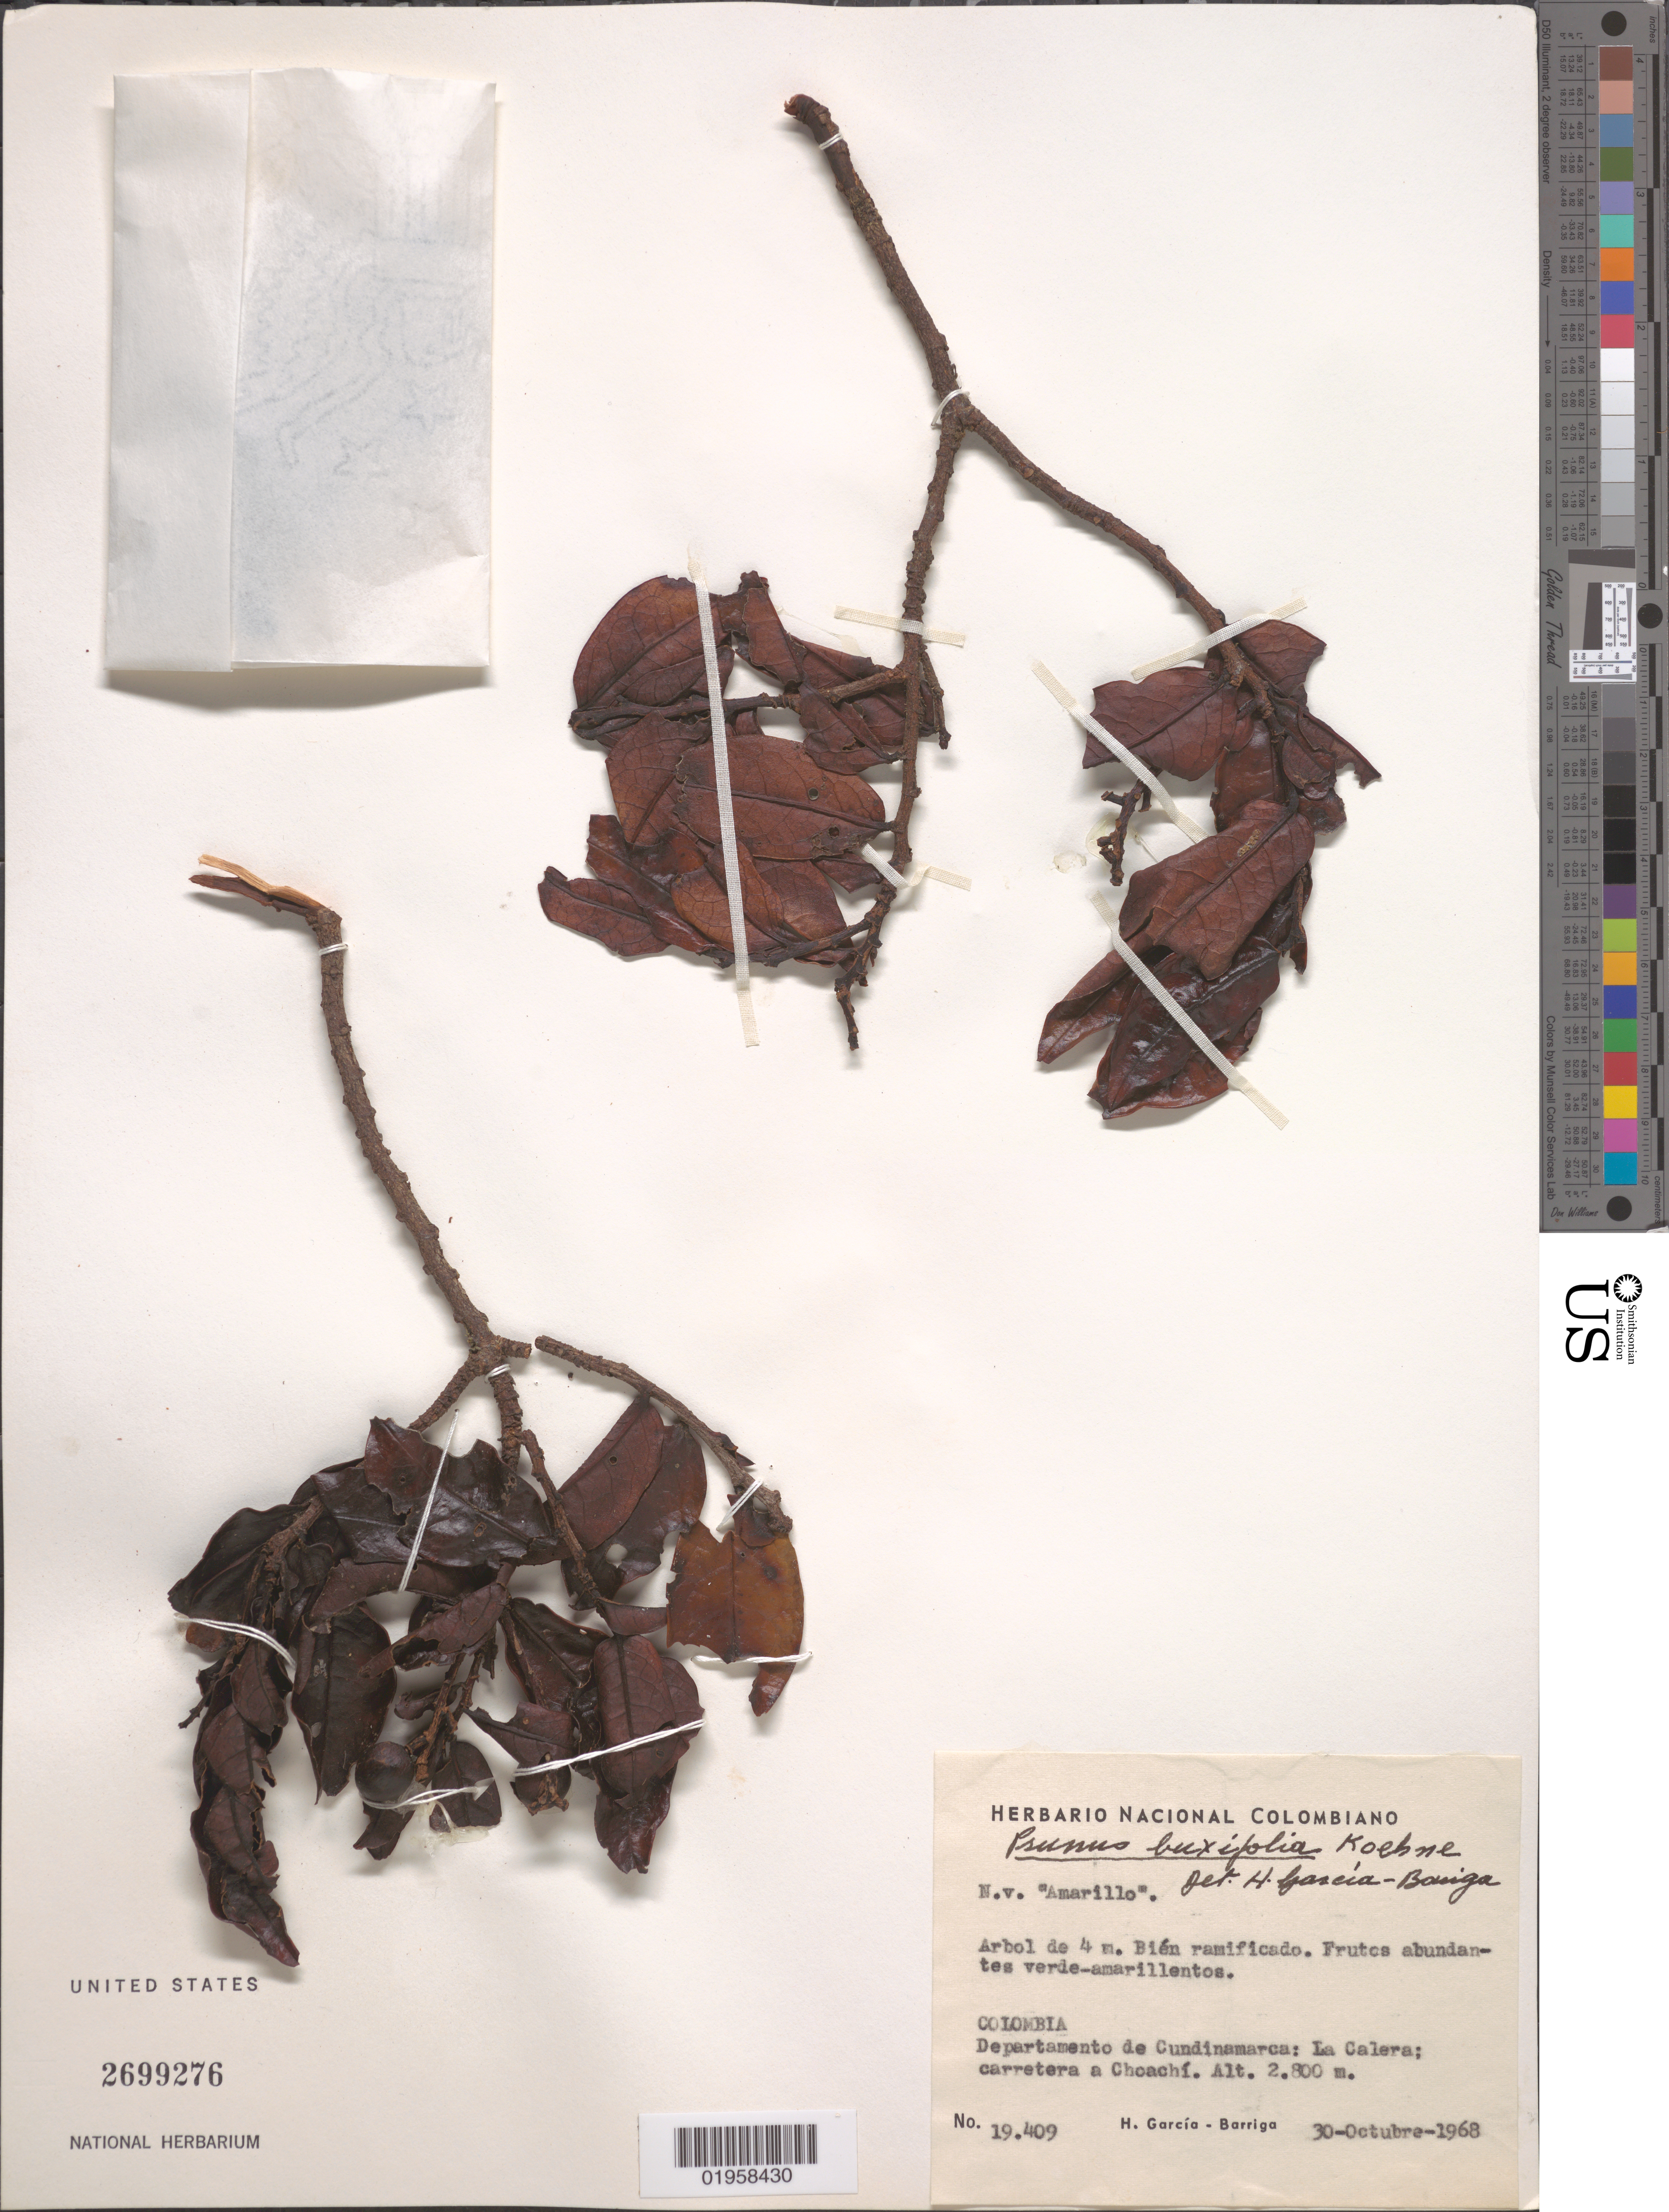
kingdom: Plantae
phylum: Tracheophyta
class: Magnoliopsida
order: Rosales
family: Rosaceae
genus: Prunus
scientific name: Prunus buxifolia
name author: Koehne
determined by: García-Barriga, H.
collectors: H. García Barriga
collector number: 19409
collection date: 1968-10-30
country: Colombia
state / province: Cundinamarca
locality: La Calera; caretera a Choachí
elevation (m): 2800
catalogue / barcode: US 2699276